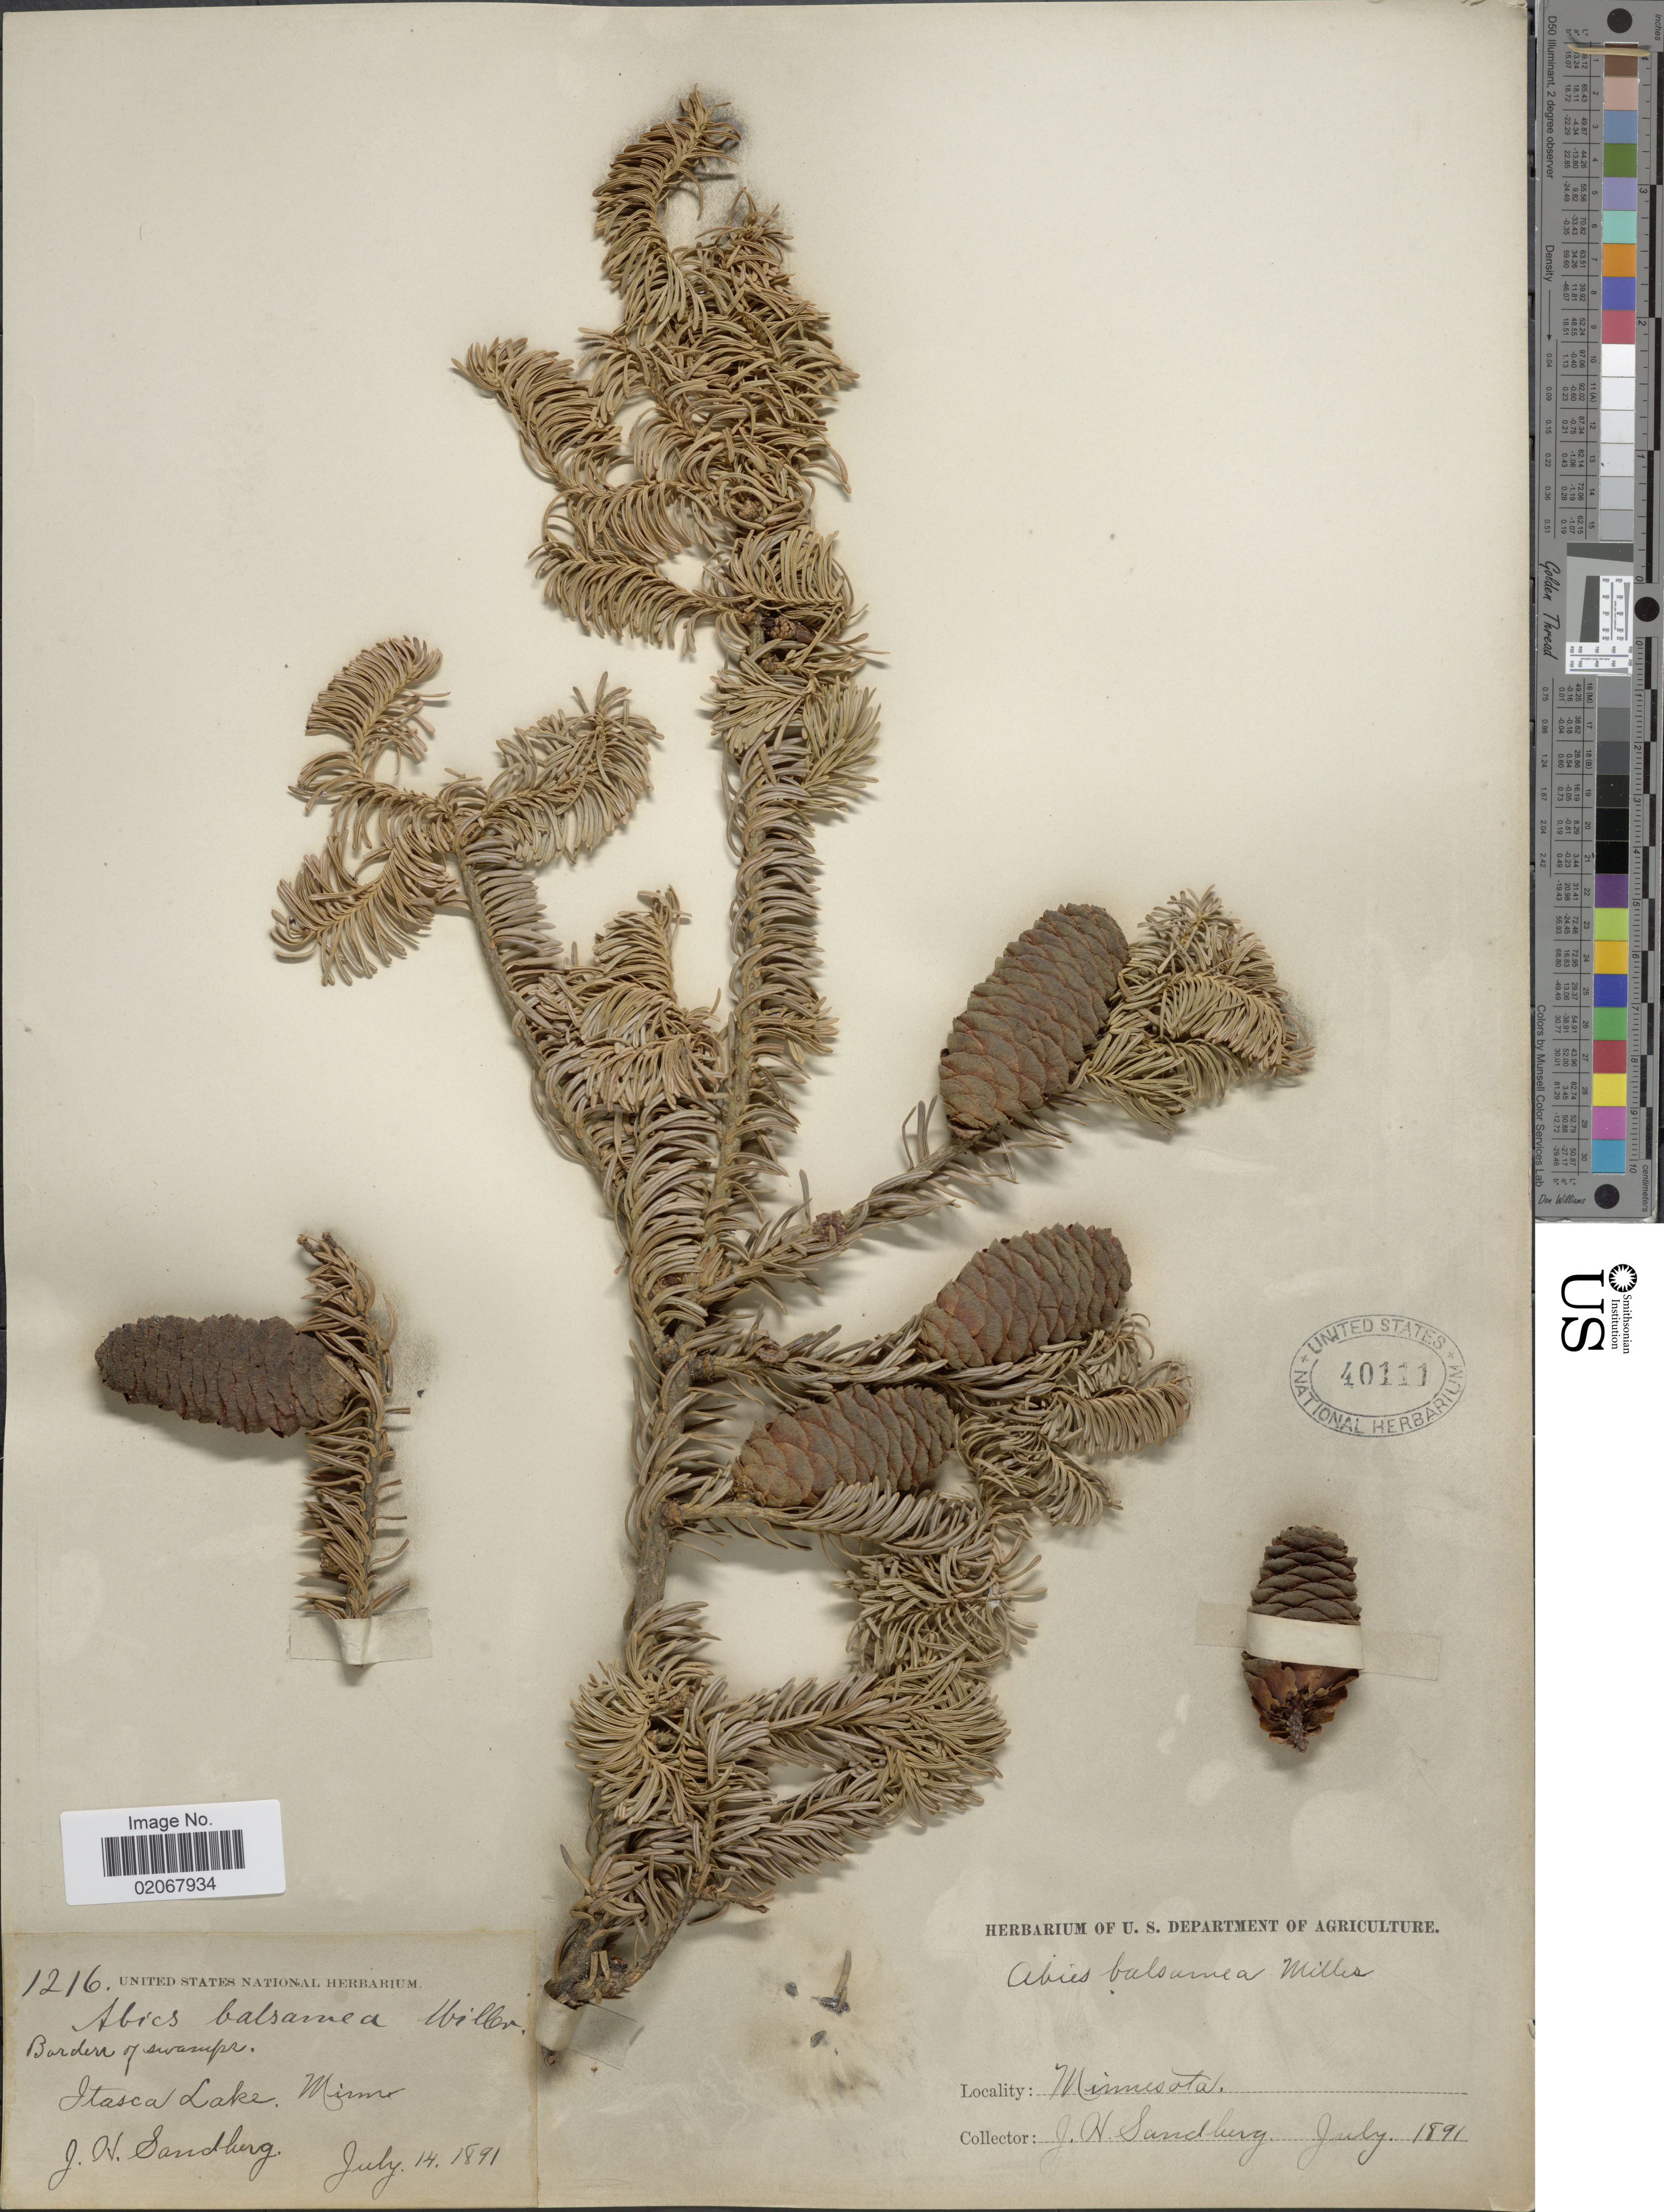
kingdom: Plantae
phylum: Tracheophyta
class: Pinopsida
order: Pinales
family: Pinaceae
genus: Abies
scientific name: Abies balsamea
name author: (L.) Mill.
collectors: J. H. Sandberg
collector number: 1216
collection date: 1891-07-14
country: United States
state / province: Minnesota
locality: Itasca Lake, Minn.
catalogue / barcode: US 40111